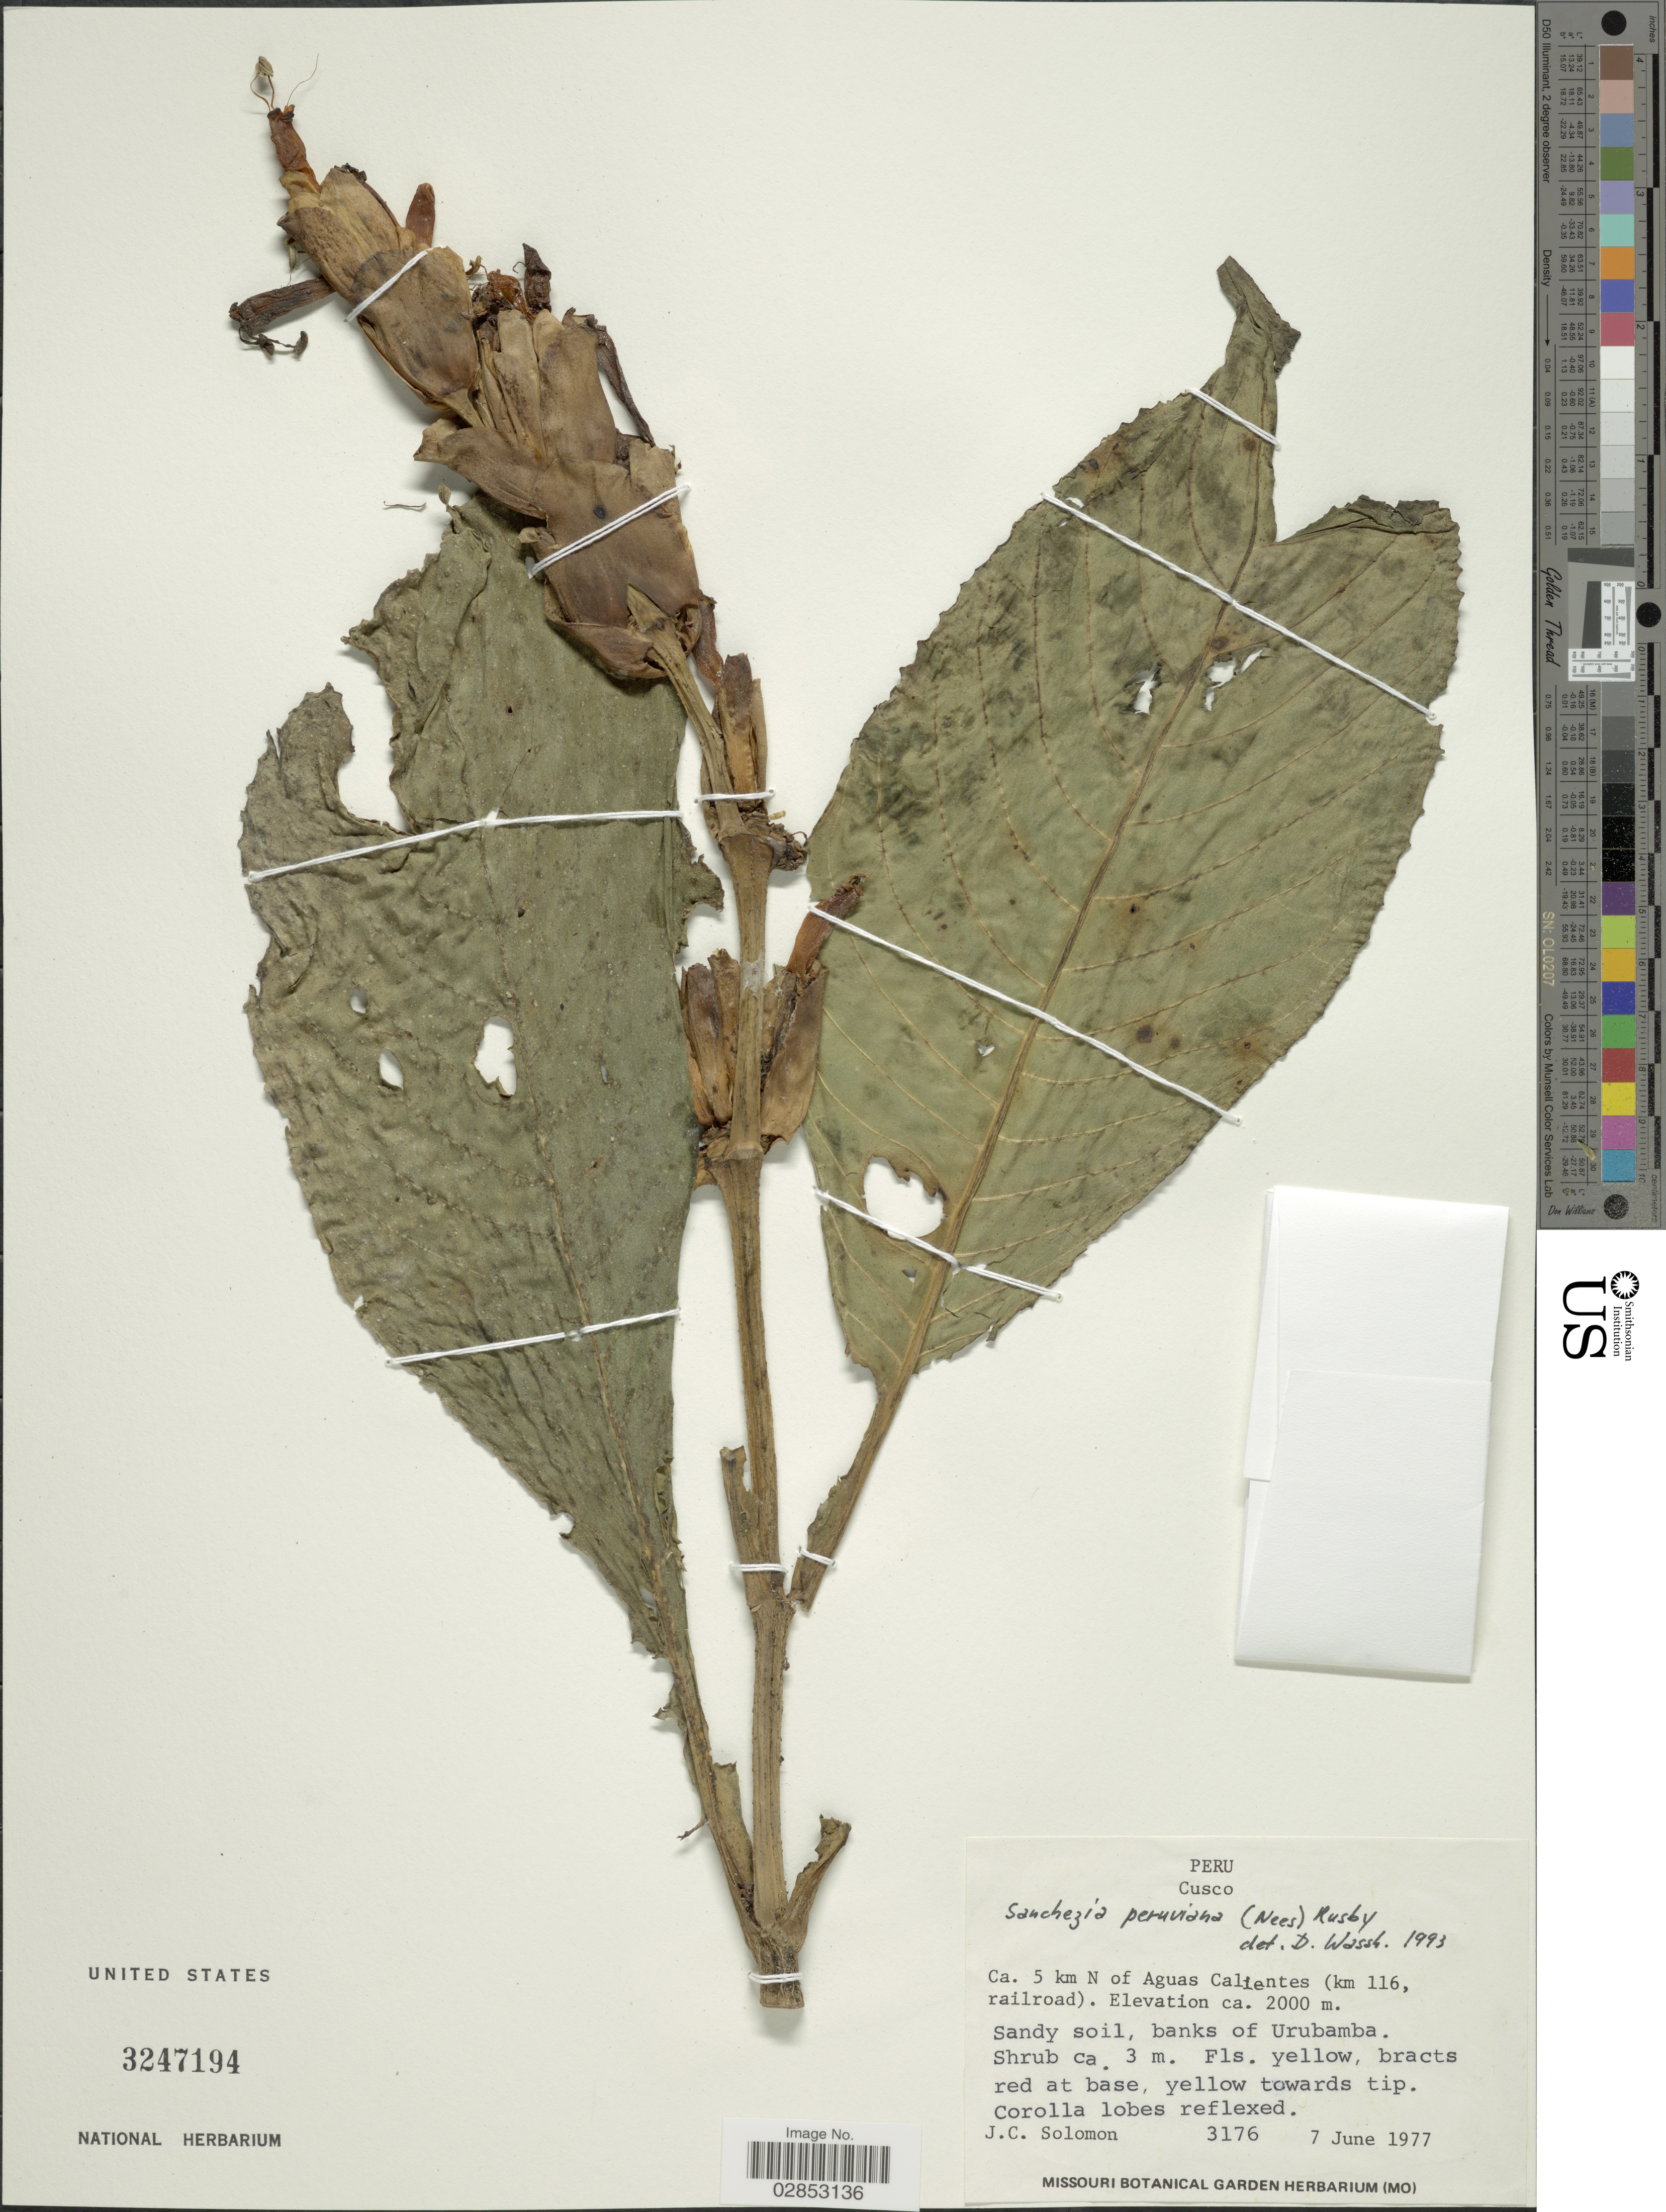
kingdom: Plantae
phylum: Tracheophyta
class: Magnoliopsida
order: Lamiales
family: Acanthaceae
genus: Sanchezia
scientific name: Sanchezia oblonga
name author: Ruiz & Pav.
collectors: J. C. Solomon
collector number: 3176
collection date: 1977-06-07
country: Peru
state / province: Cusco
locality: Cusco, Ca. 5 km N of Aguas Calientes (km 116, railroad), Banks of Urubamba.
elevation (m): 2000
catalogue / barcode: US 3247194